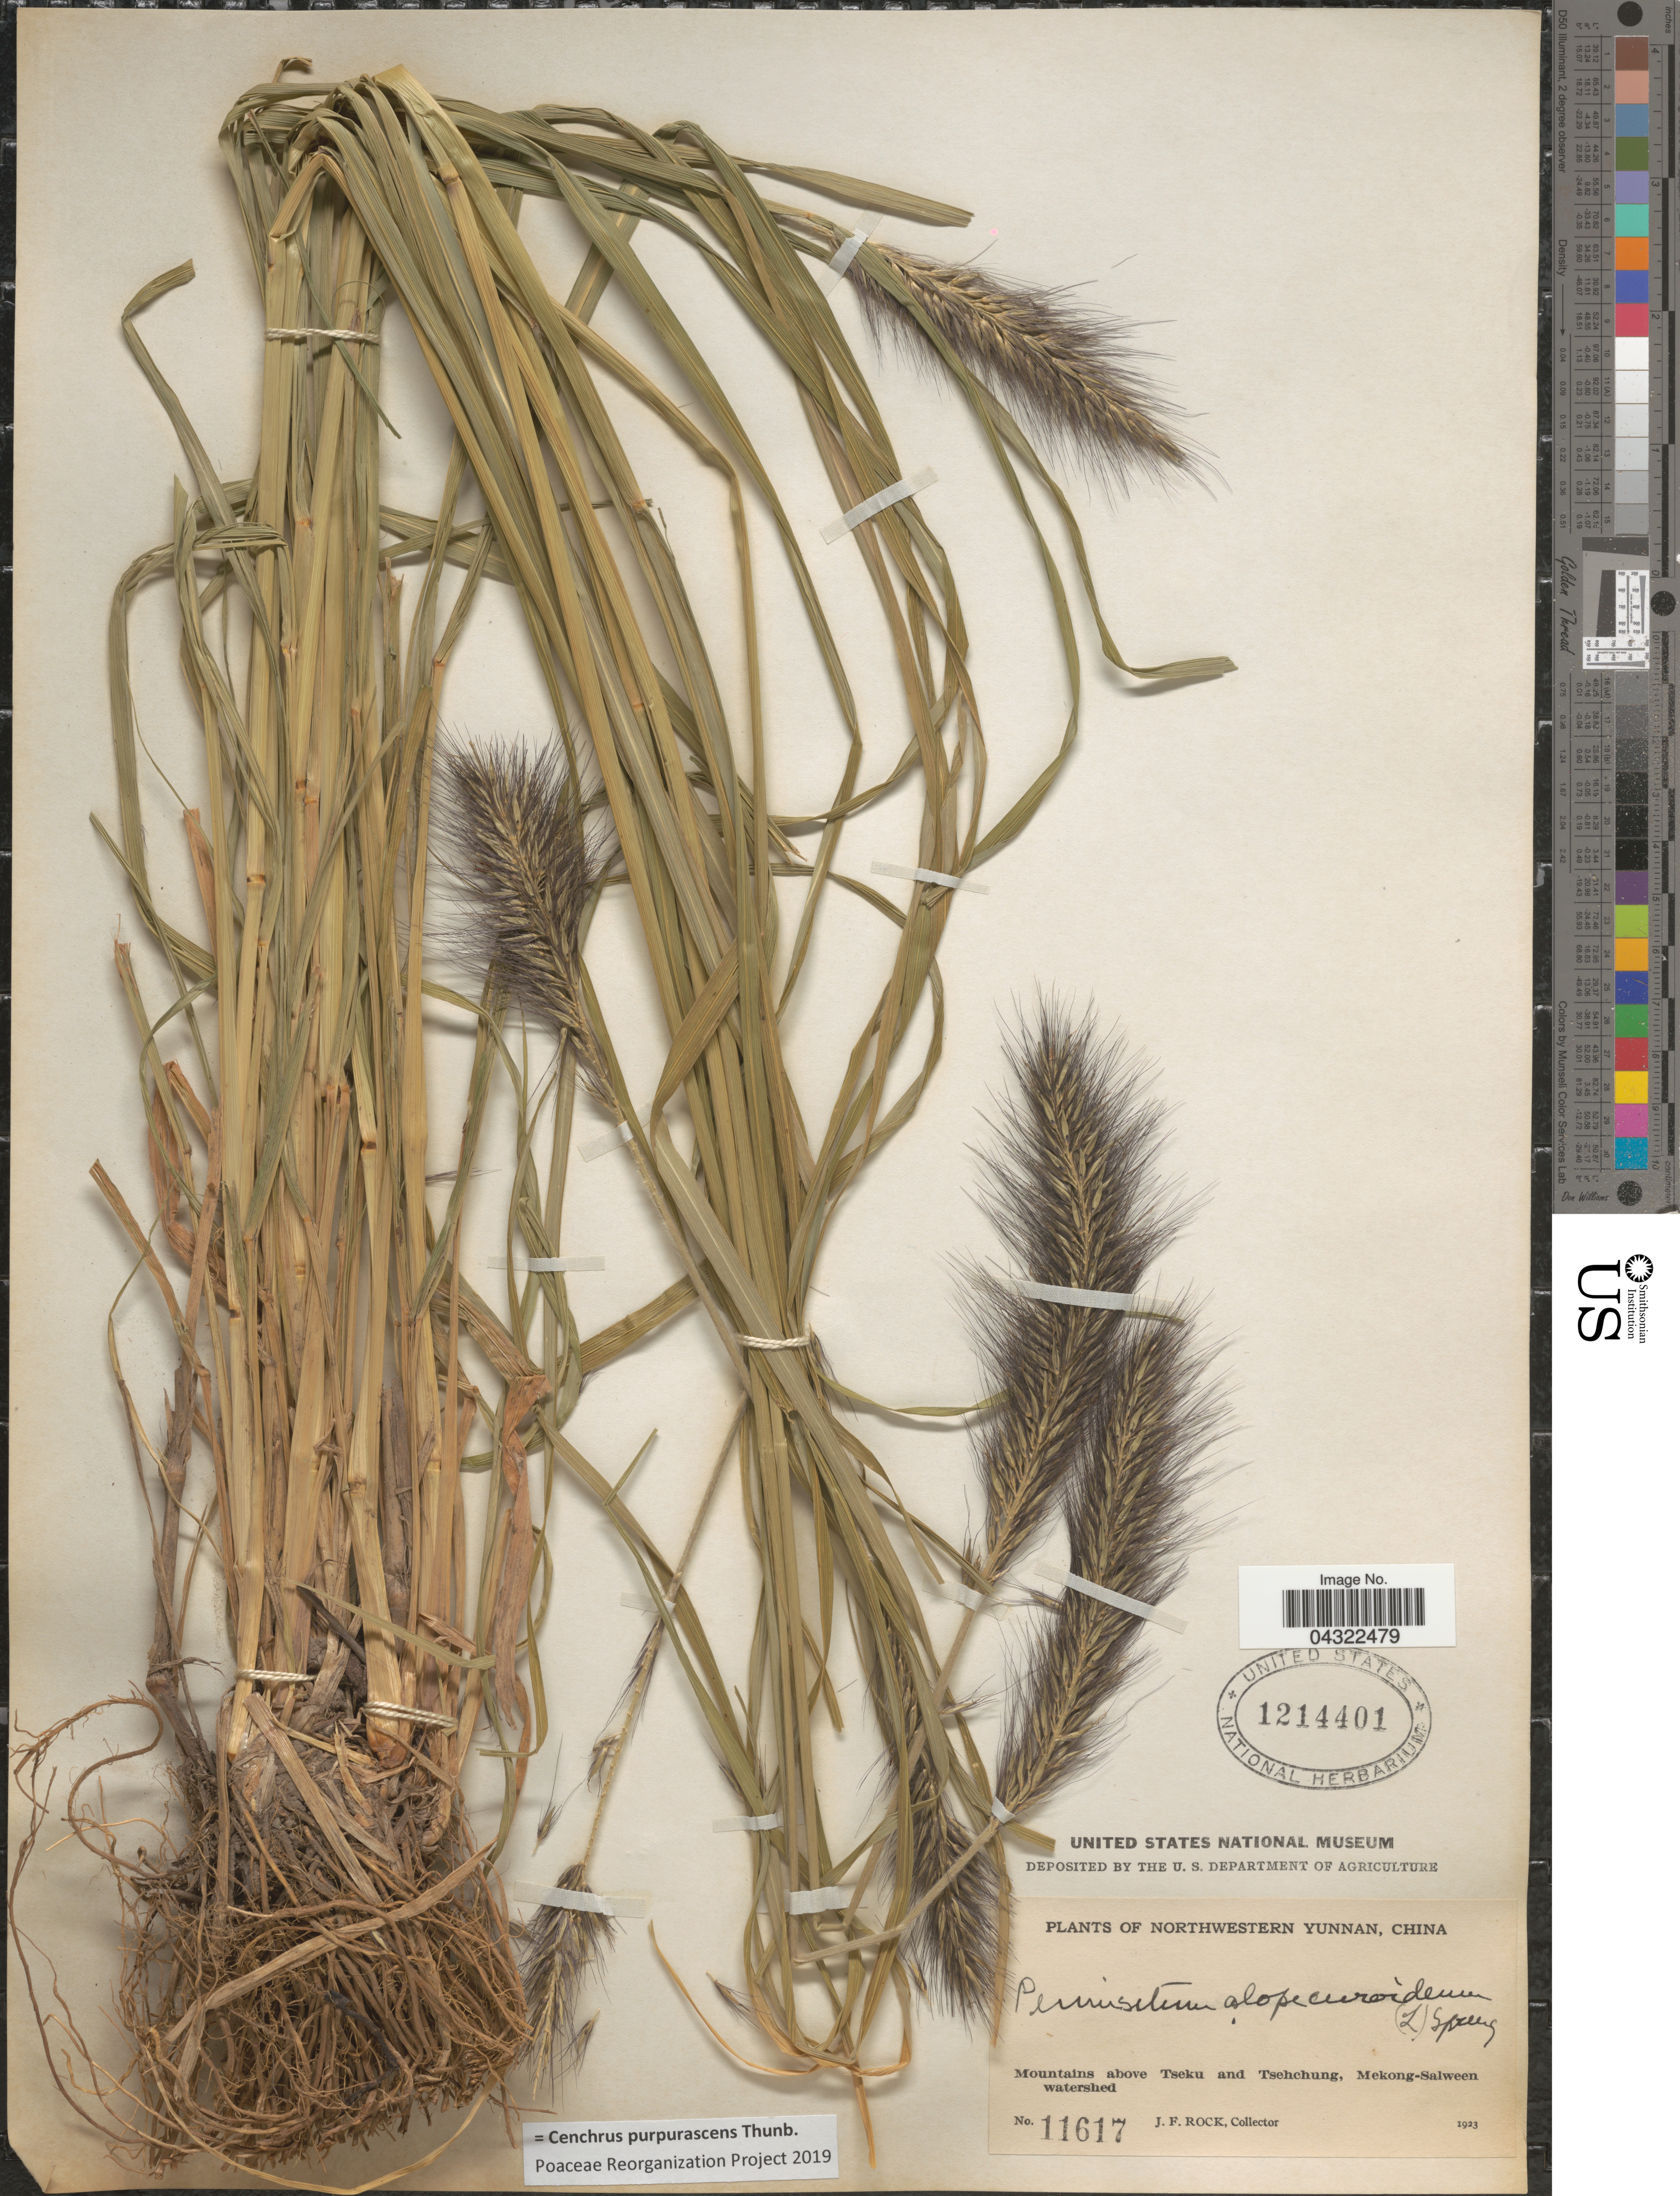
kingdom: Plantae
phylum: Tracheophyta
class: Liliopsida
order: Poales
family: Poaceae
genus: Cenchrus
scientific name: Cenchrus purpurascens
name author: Thunb.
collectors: J. Rock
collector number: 11617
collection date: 1923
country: China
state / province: Yunnan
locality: Northwestern Yunnan. Mountains above Tseku and Tsehchung, Mekong-Salween watershed.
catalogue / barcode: US 1214401